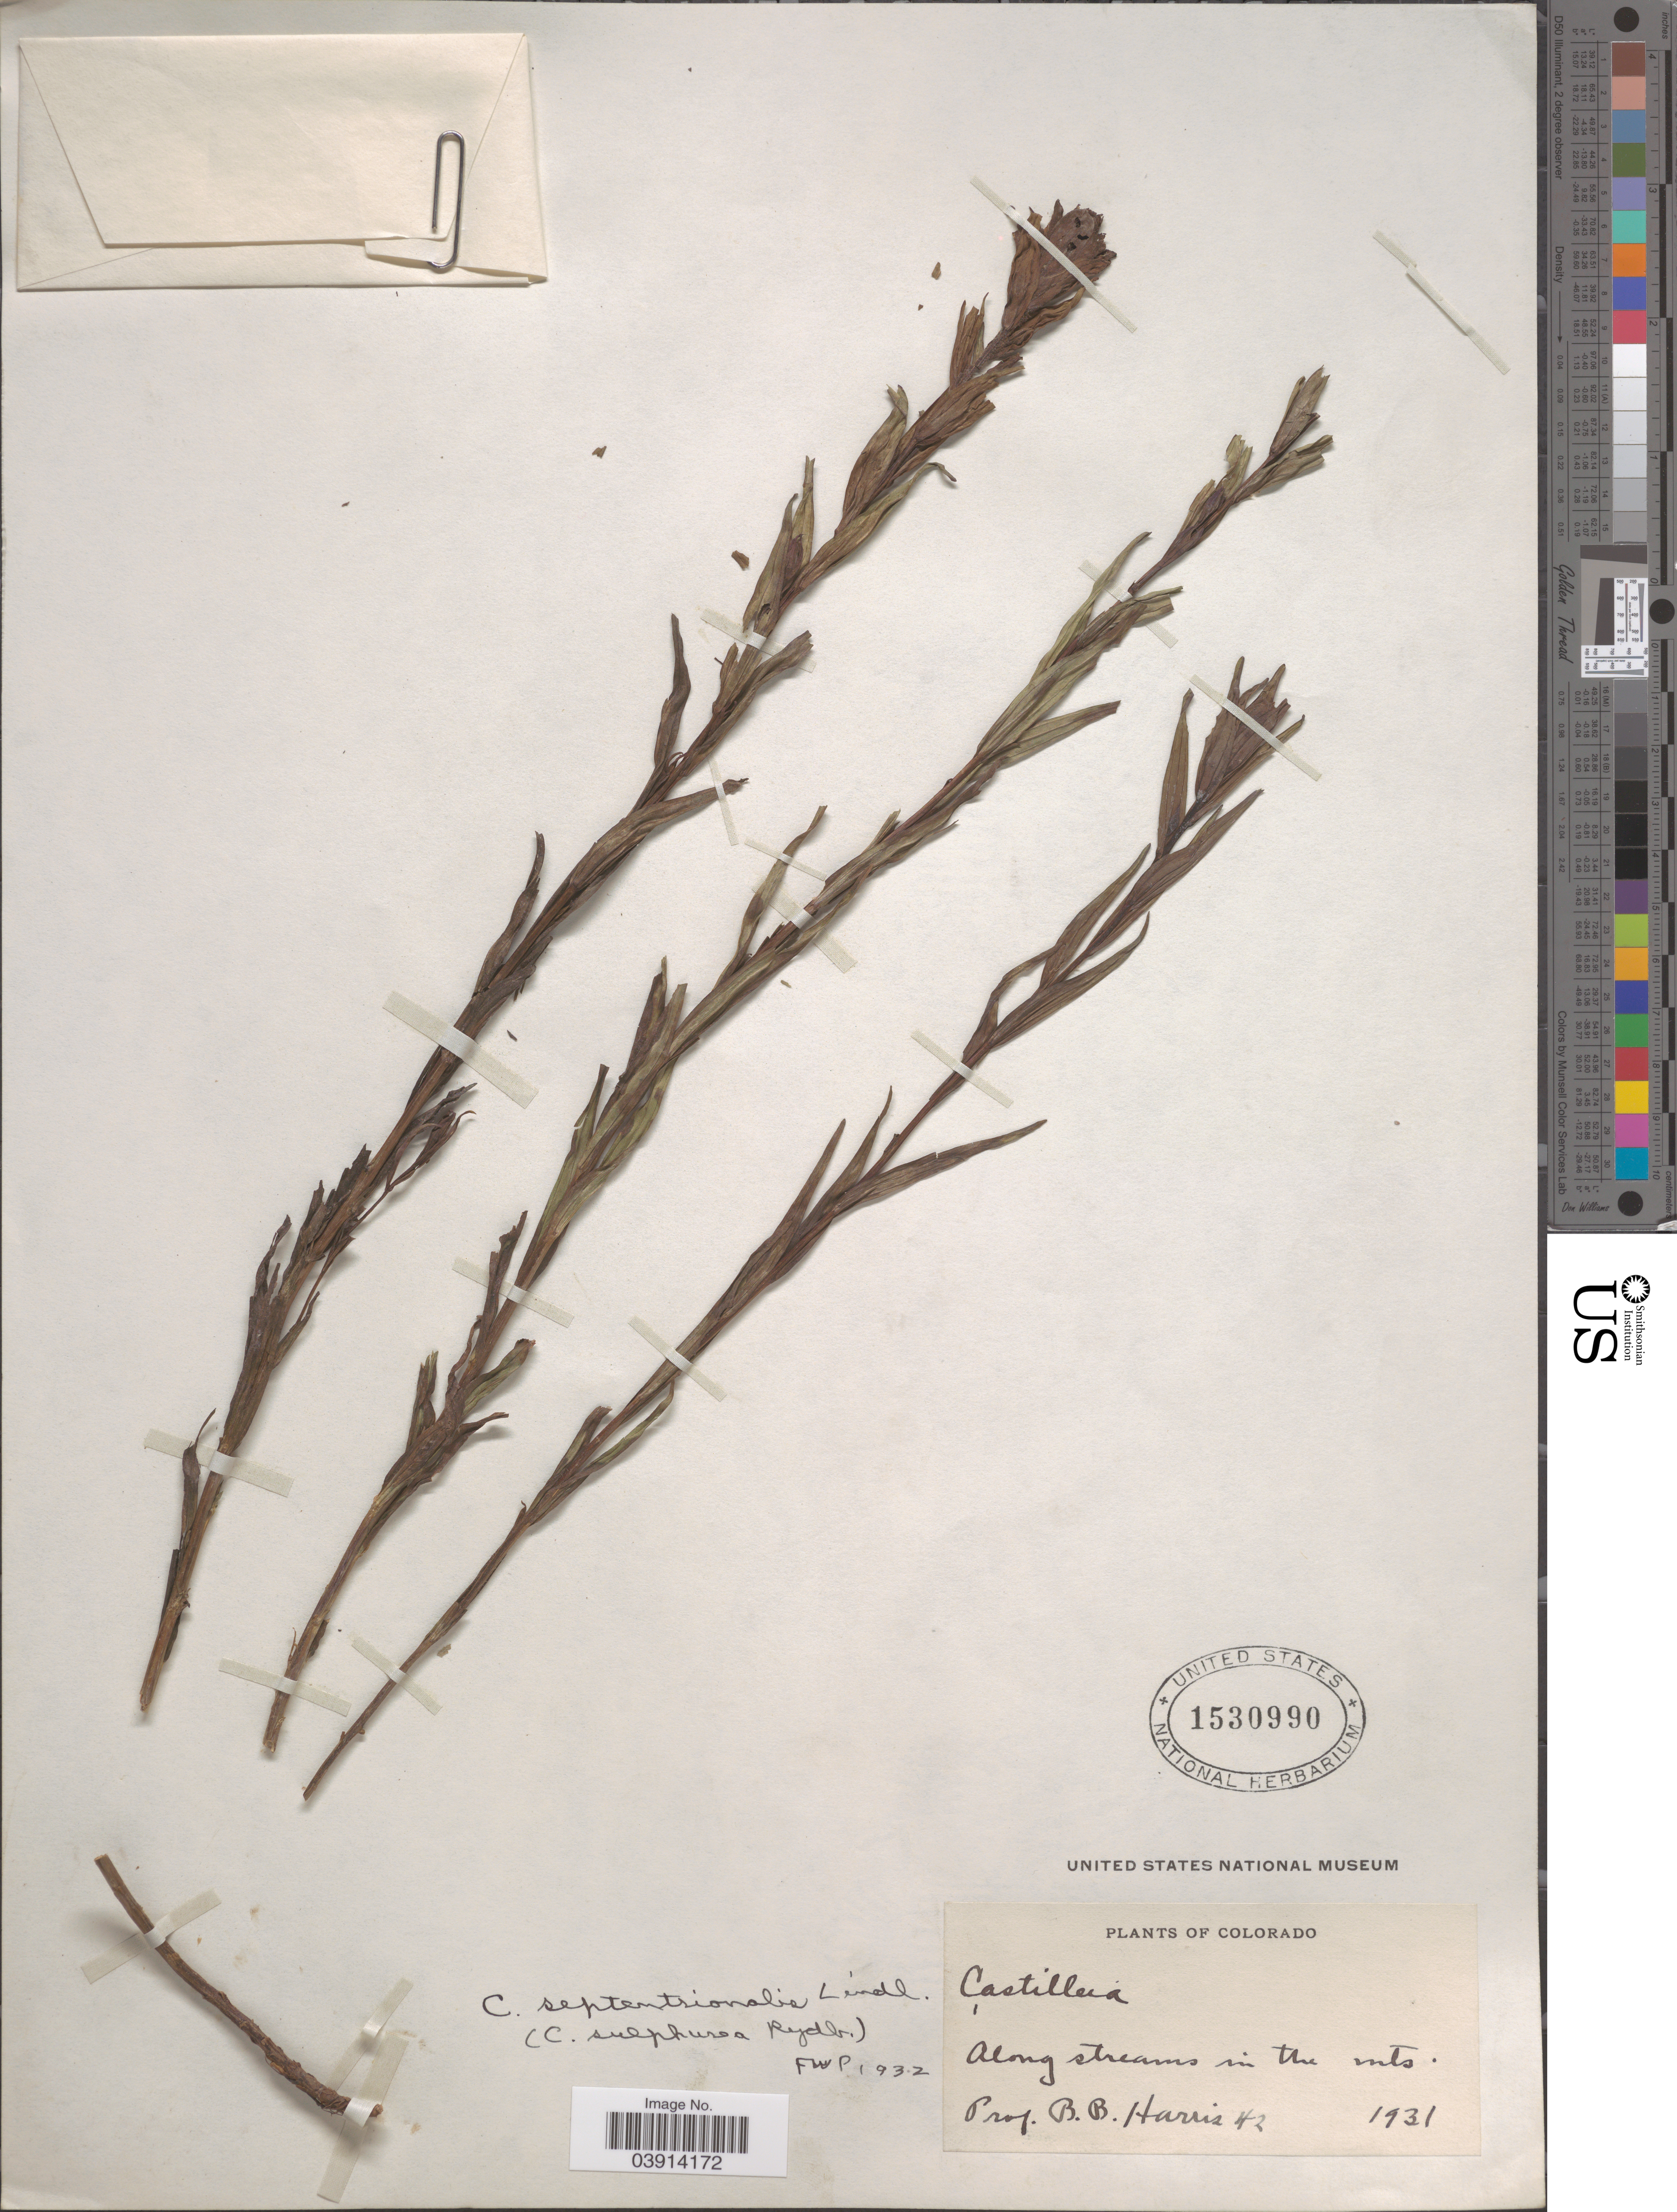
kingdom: Plantae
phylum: Tracheophyta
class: Magnoliopsida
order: Lamiales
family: Orobanchaceae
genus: Castilleja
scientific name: Castilleja septentrionalis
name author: Lindl.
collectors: B. B. Harris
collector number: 42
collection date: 1931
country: United States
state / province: Colorado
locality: Along streams in the mts.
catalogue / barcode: US 1530990